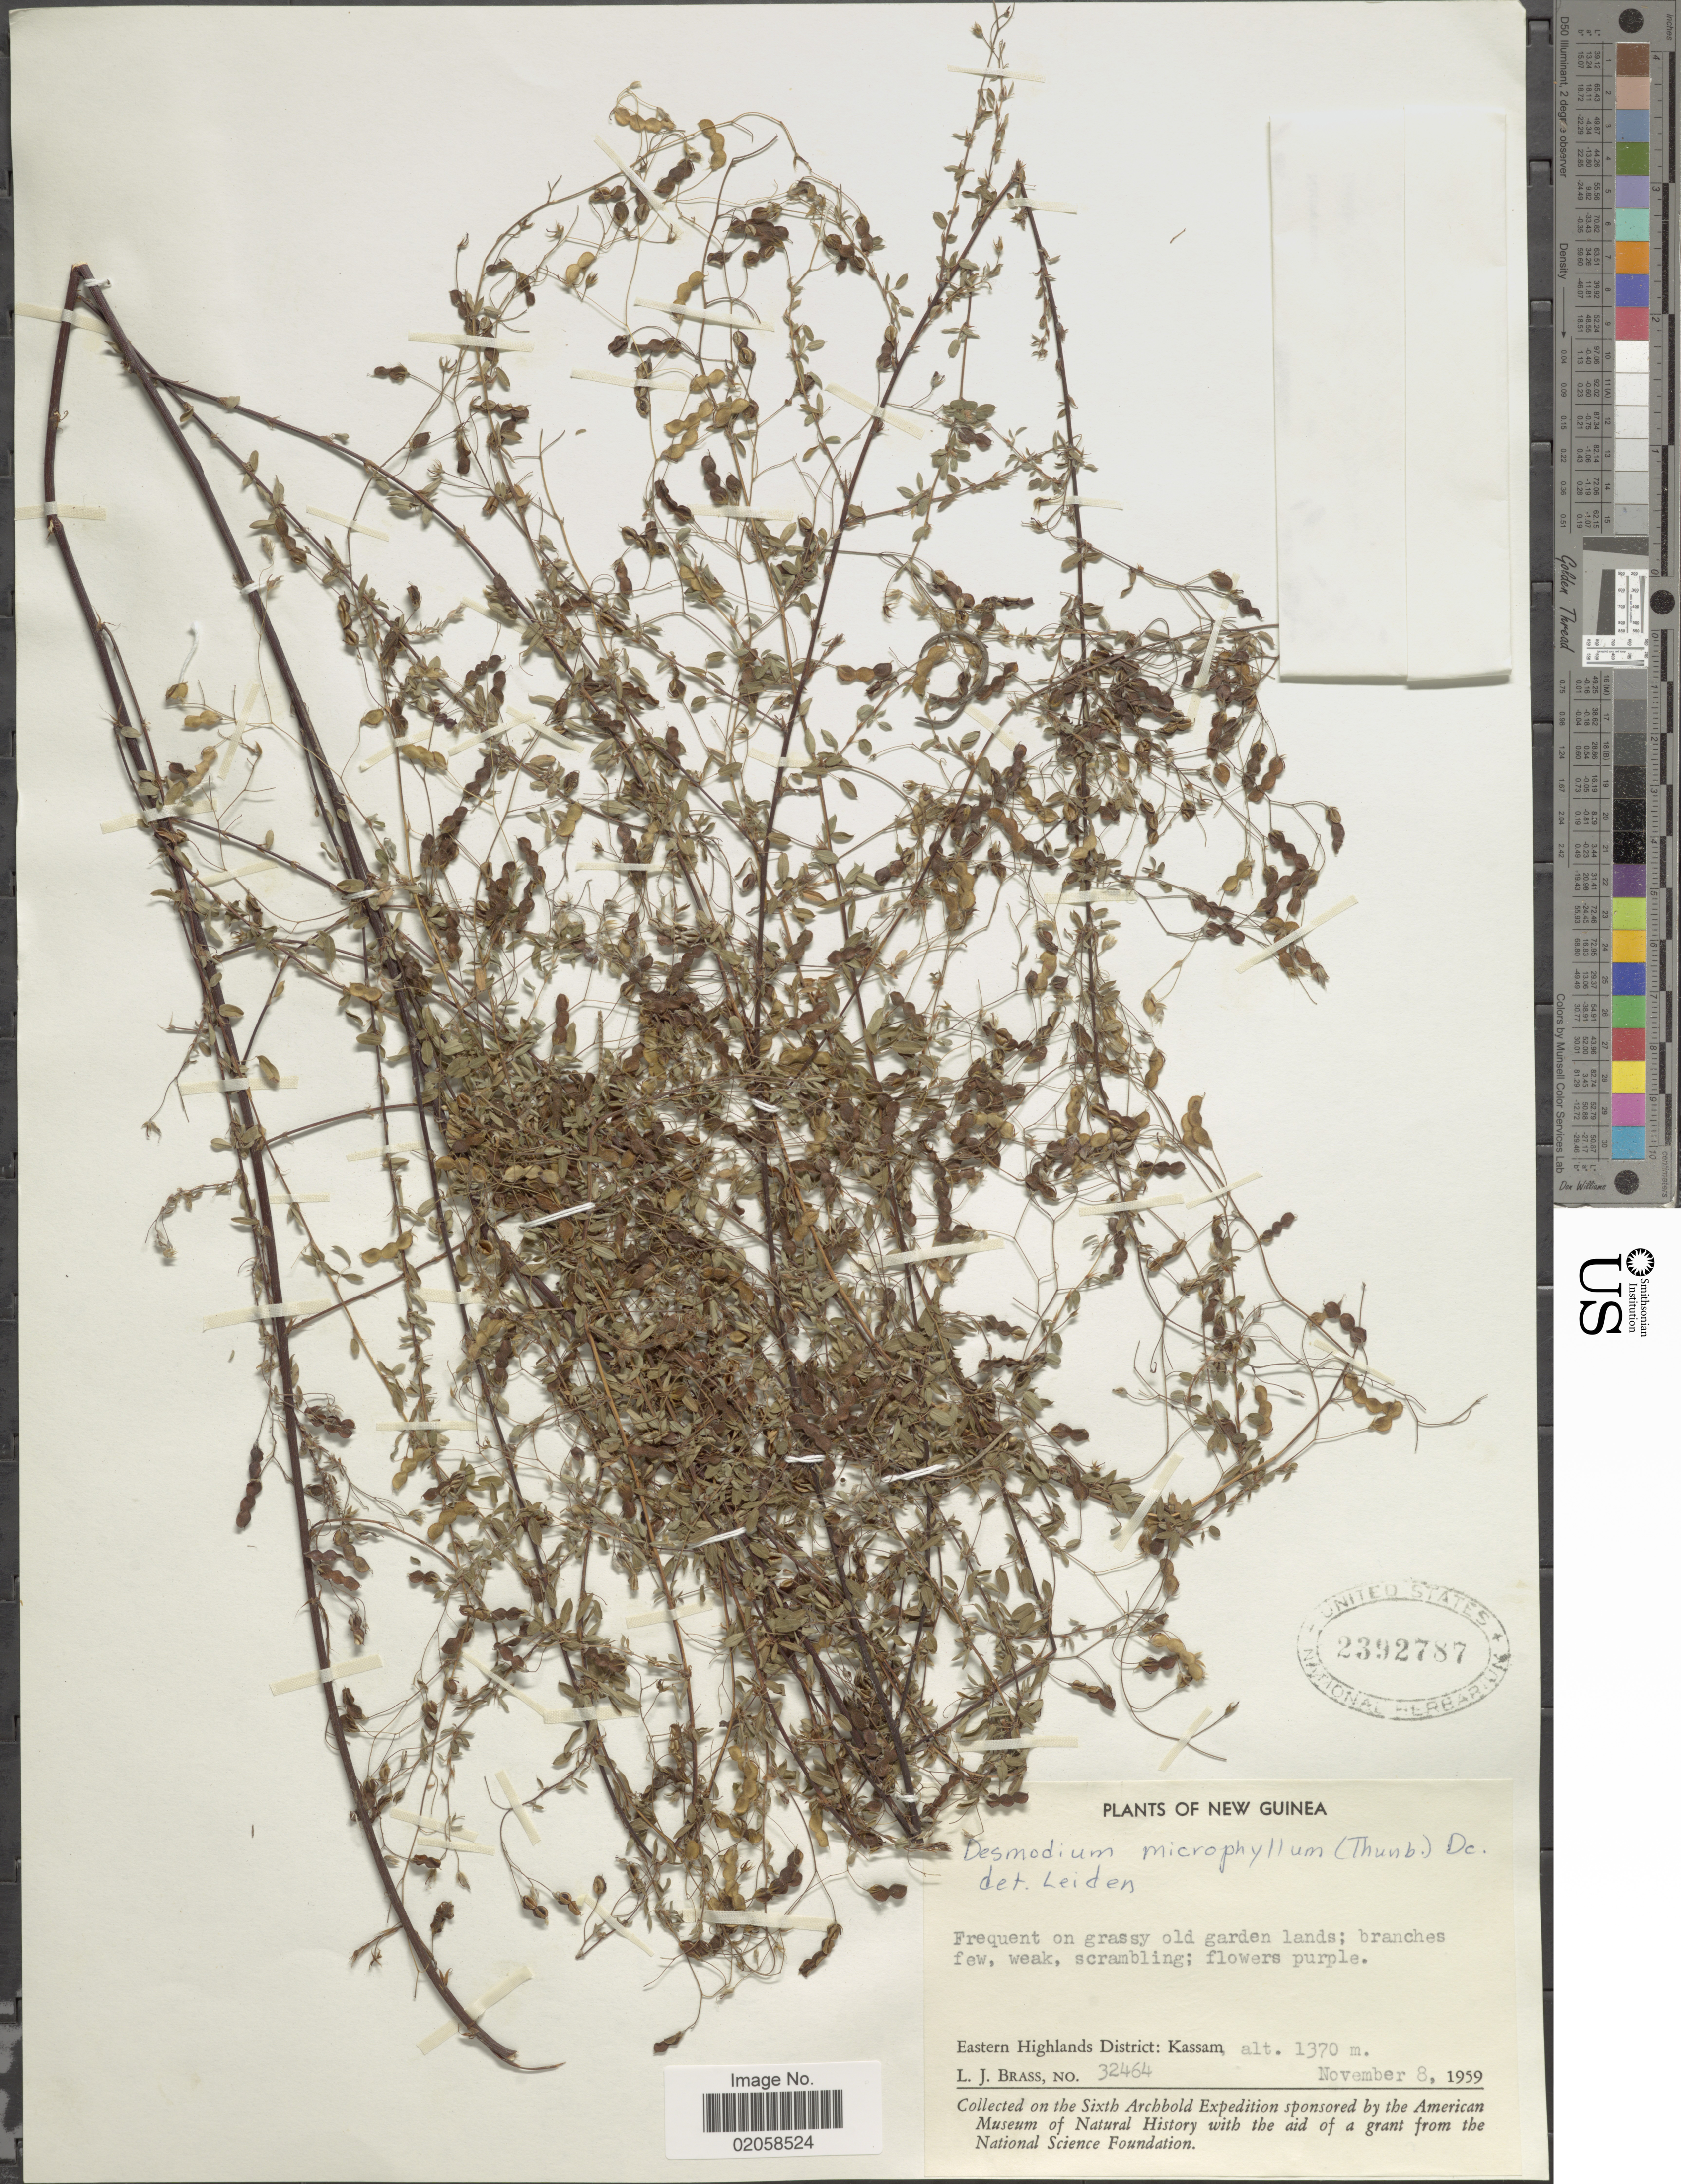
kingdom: Plantae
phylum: Tracheophyta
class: Magnoliopsida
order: Fabales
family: Fabaceae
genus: Leptodesmia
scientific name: Leptodesmia microphylla var. microphylla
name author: (Thunb.) H. Ohashi & K. Ohashi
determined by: Strong, Mark T., (BOT), Smithsonian Institution - National Museum of Natural History (UNITED STATES)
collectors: L. J. Brass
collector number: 32464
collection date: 1959-11-08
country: Papua New Guinea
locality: New Guinea, Eastern Highlands District: Kassam.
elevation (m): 1370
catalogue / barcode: US 2392787